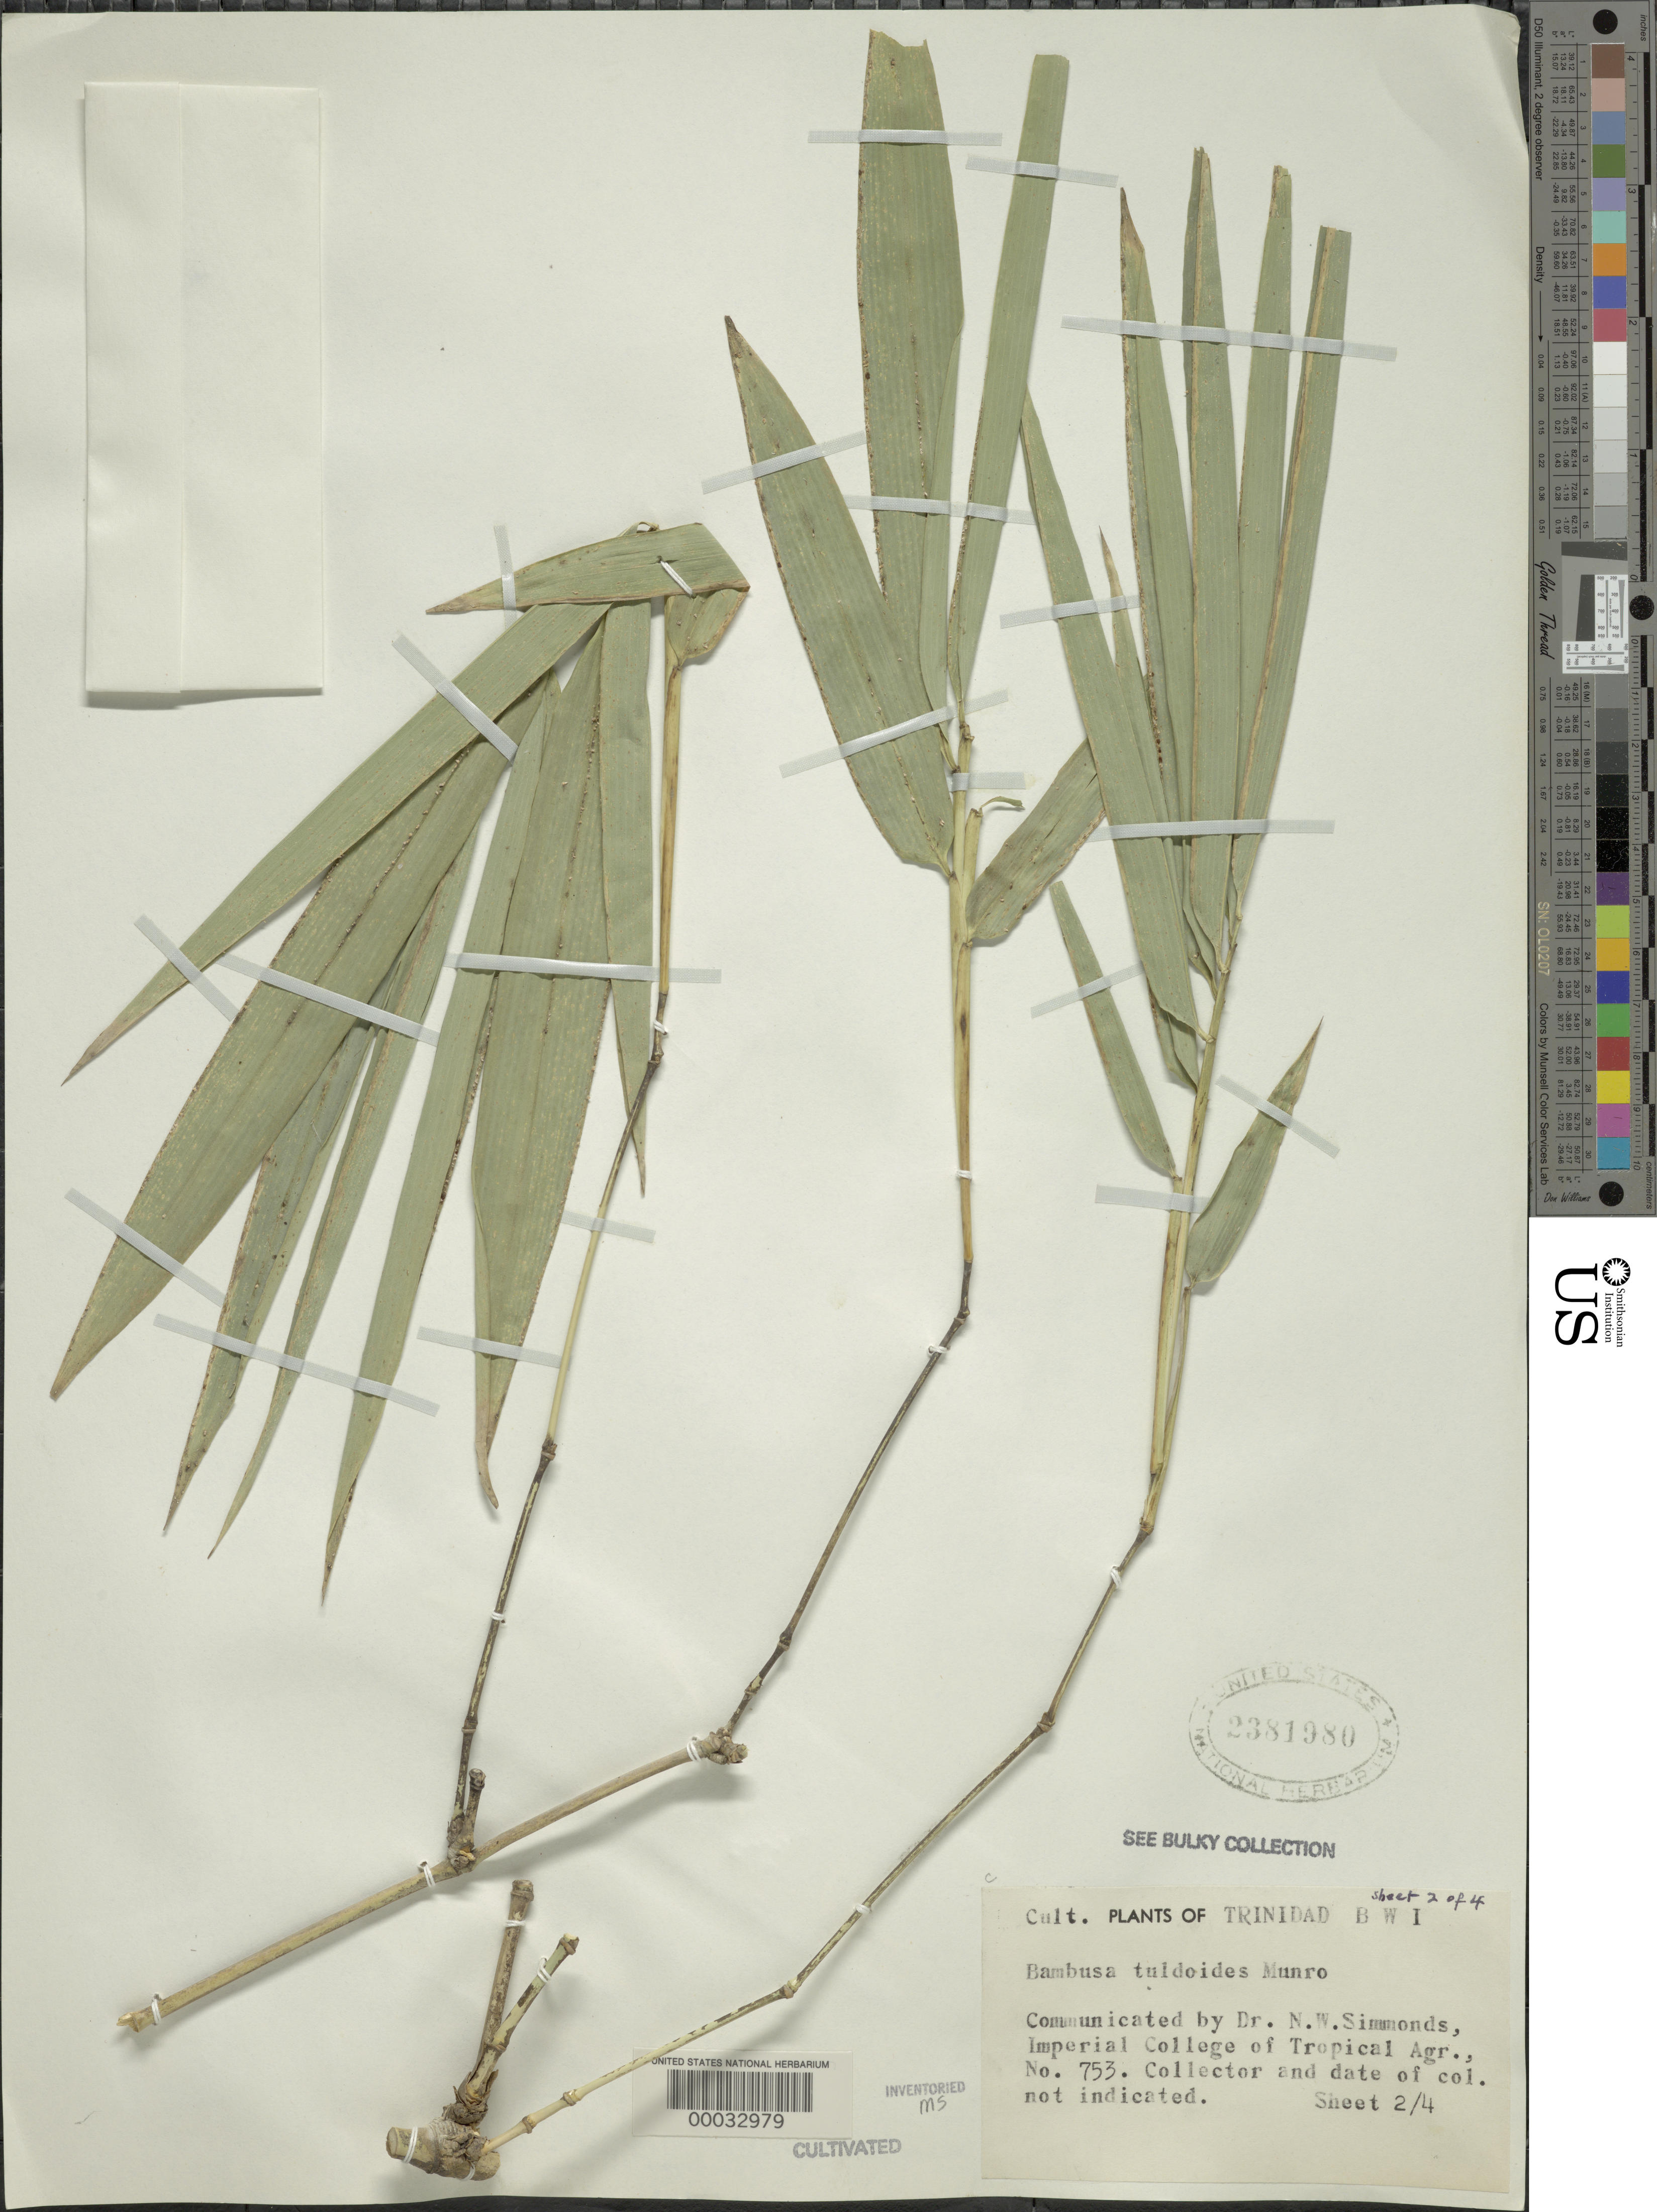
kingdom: Plantae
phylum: Tracheophyta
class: Liliopsida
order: Poales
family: Poaceae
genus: Bambusa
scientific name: Bambusa tuldoides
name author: Munro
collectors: N. W. Simmonds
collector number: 753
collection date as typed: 17 Mar 1958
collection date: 1958-03-17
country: Trinidad and Tobago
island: Trinidad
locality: Imperial college of tropical agriculture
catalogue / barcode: US 2381980